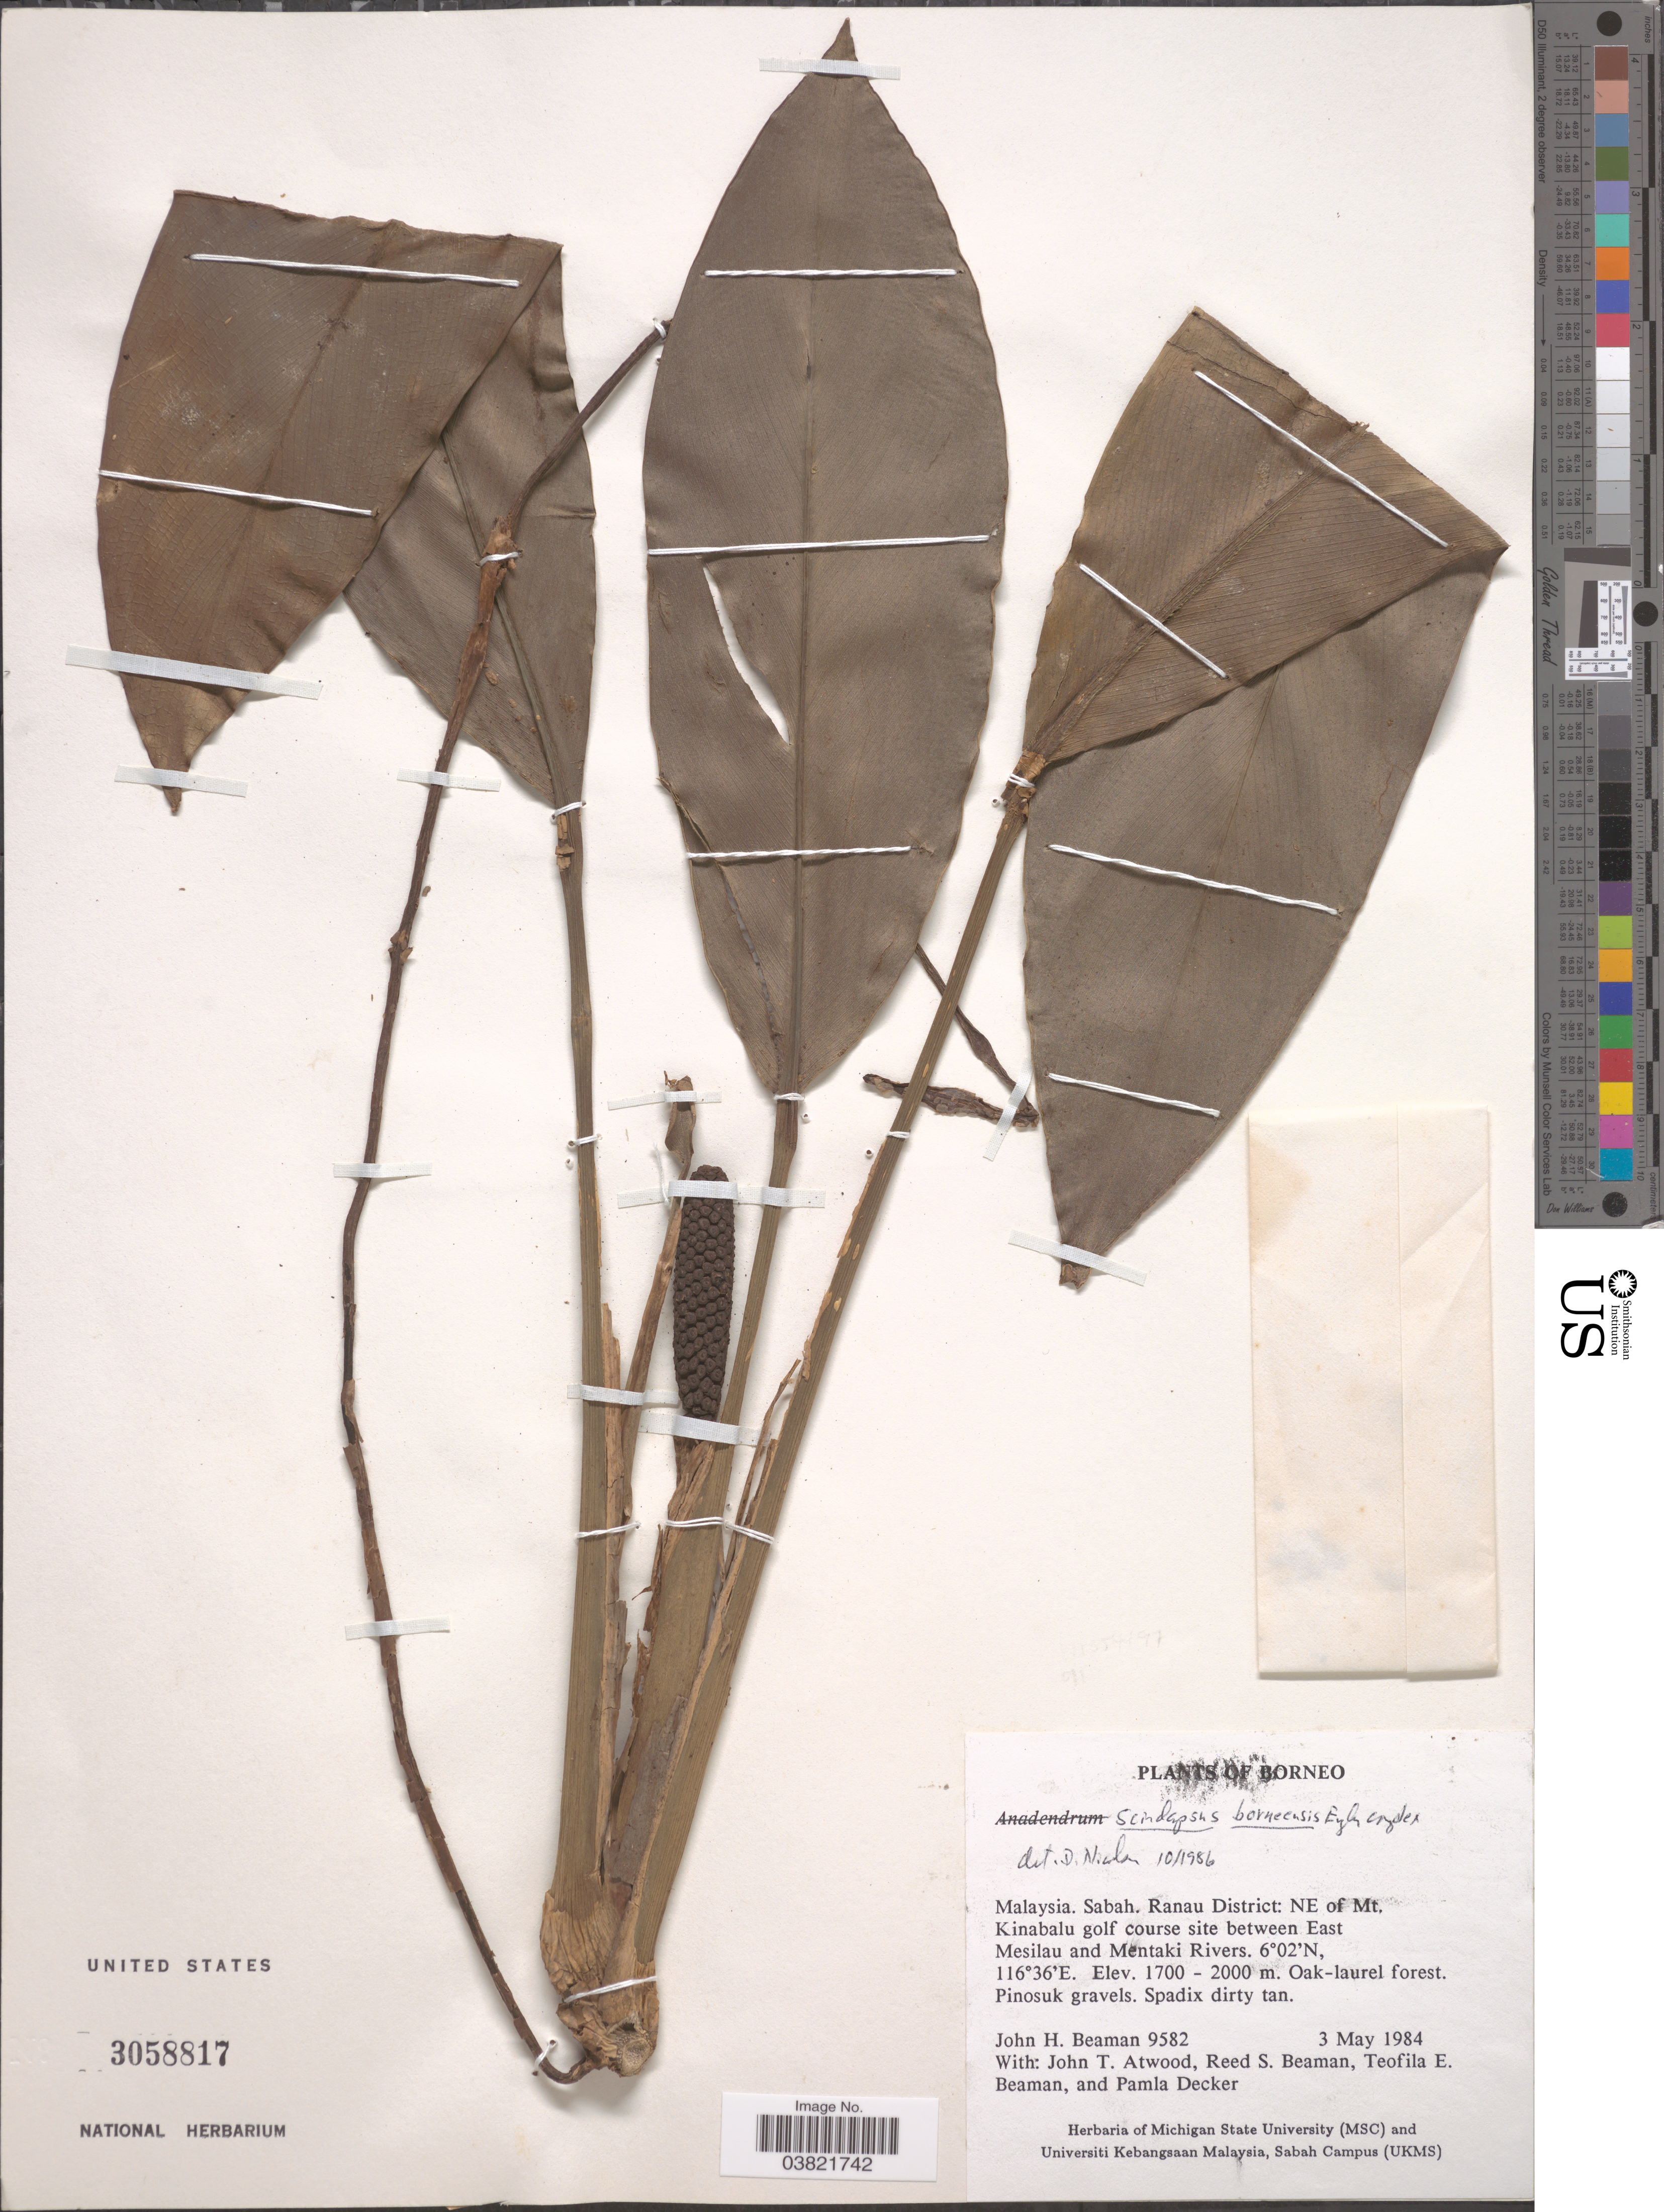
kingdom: Plantae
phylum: Tracheophyta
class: Liliopsida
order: Alismatales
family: Araceae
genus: Scindapsus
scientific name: Scindapsus borneensis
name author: Engl. & K. Krause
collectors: J. H. Beaman, J. T. Atwood, R. S. Beaman, T. E. Beaman & P. Decker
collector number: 9582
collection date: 1984-05-03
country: Malaysia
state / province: Sabah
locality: Borneo. Ranau District: NE of Mt. Kinabalu golf course site between East Mesilau and Mentaki Rivers.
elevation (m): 1700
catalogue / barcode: US 3058817